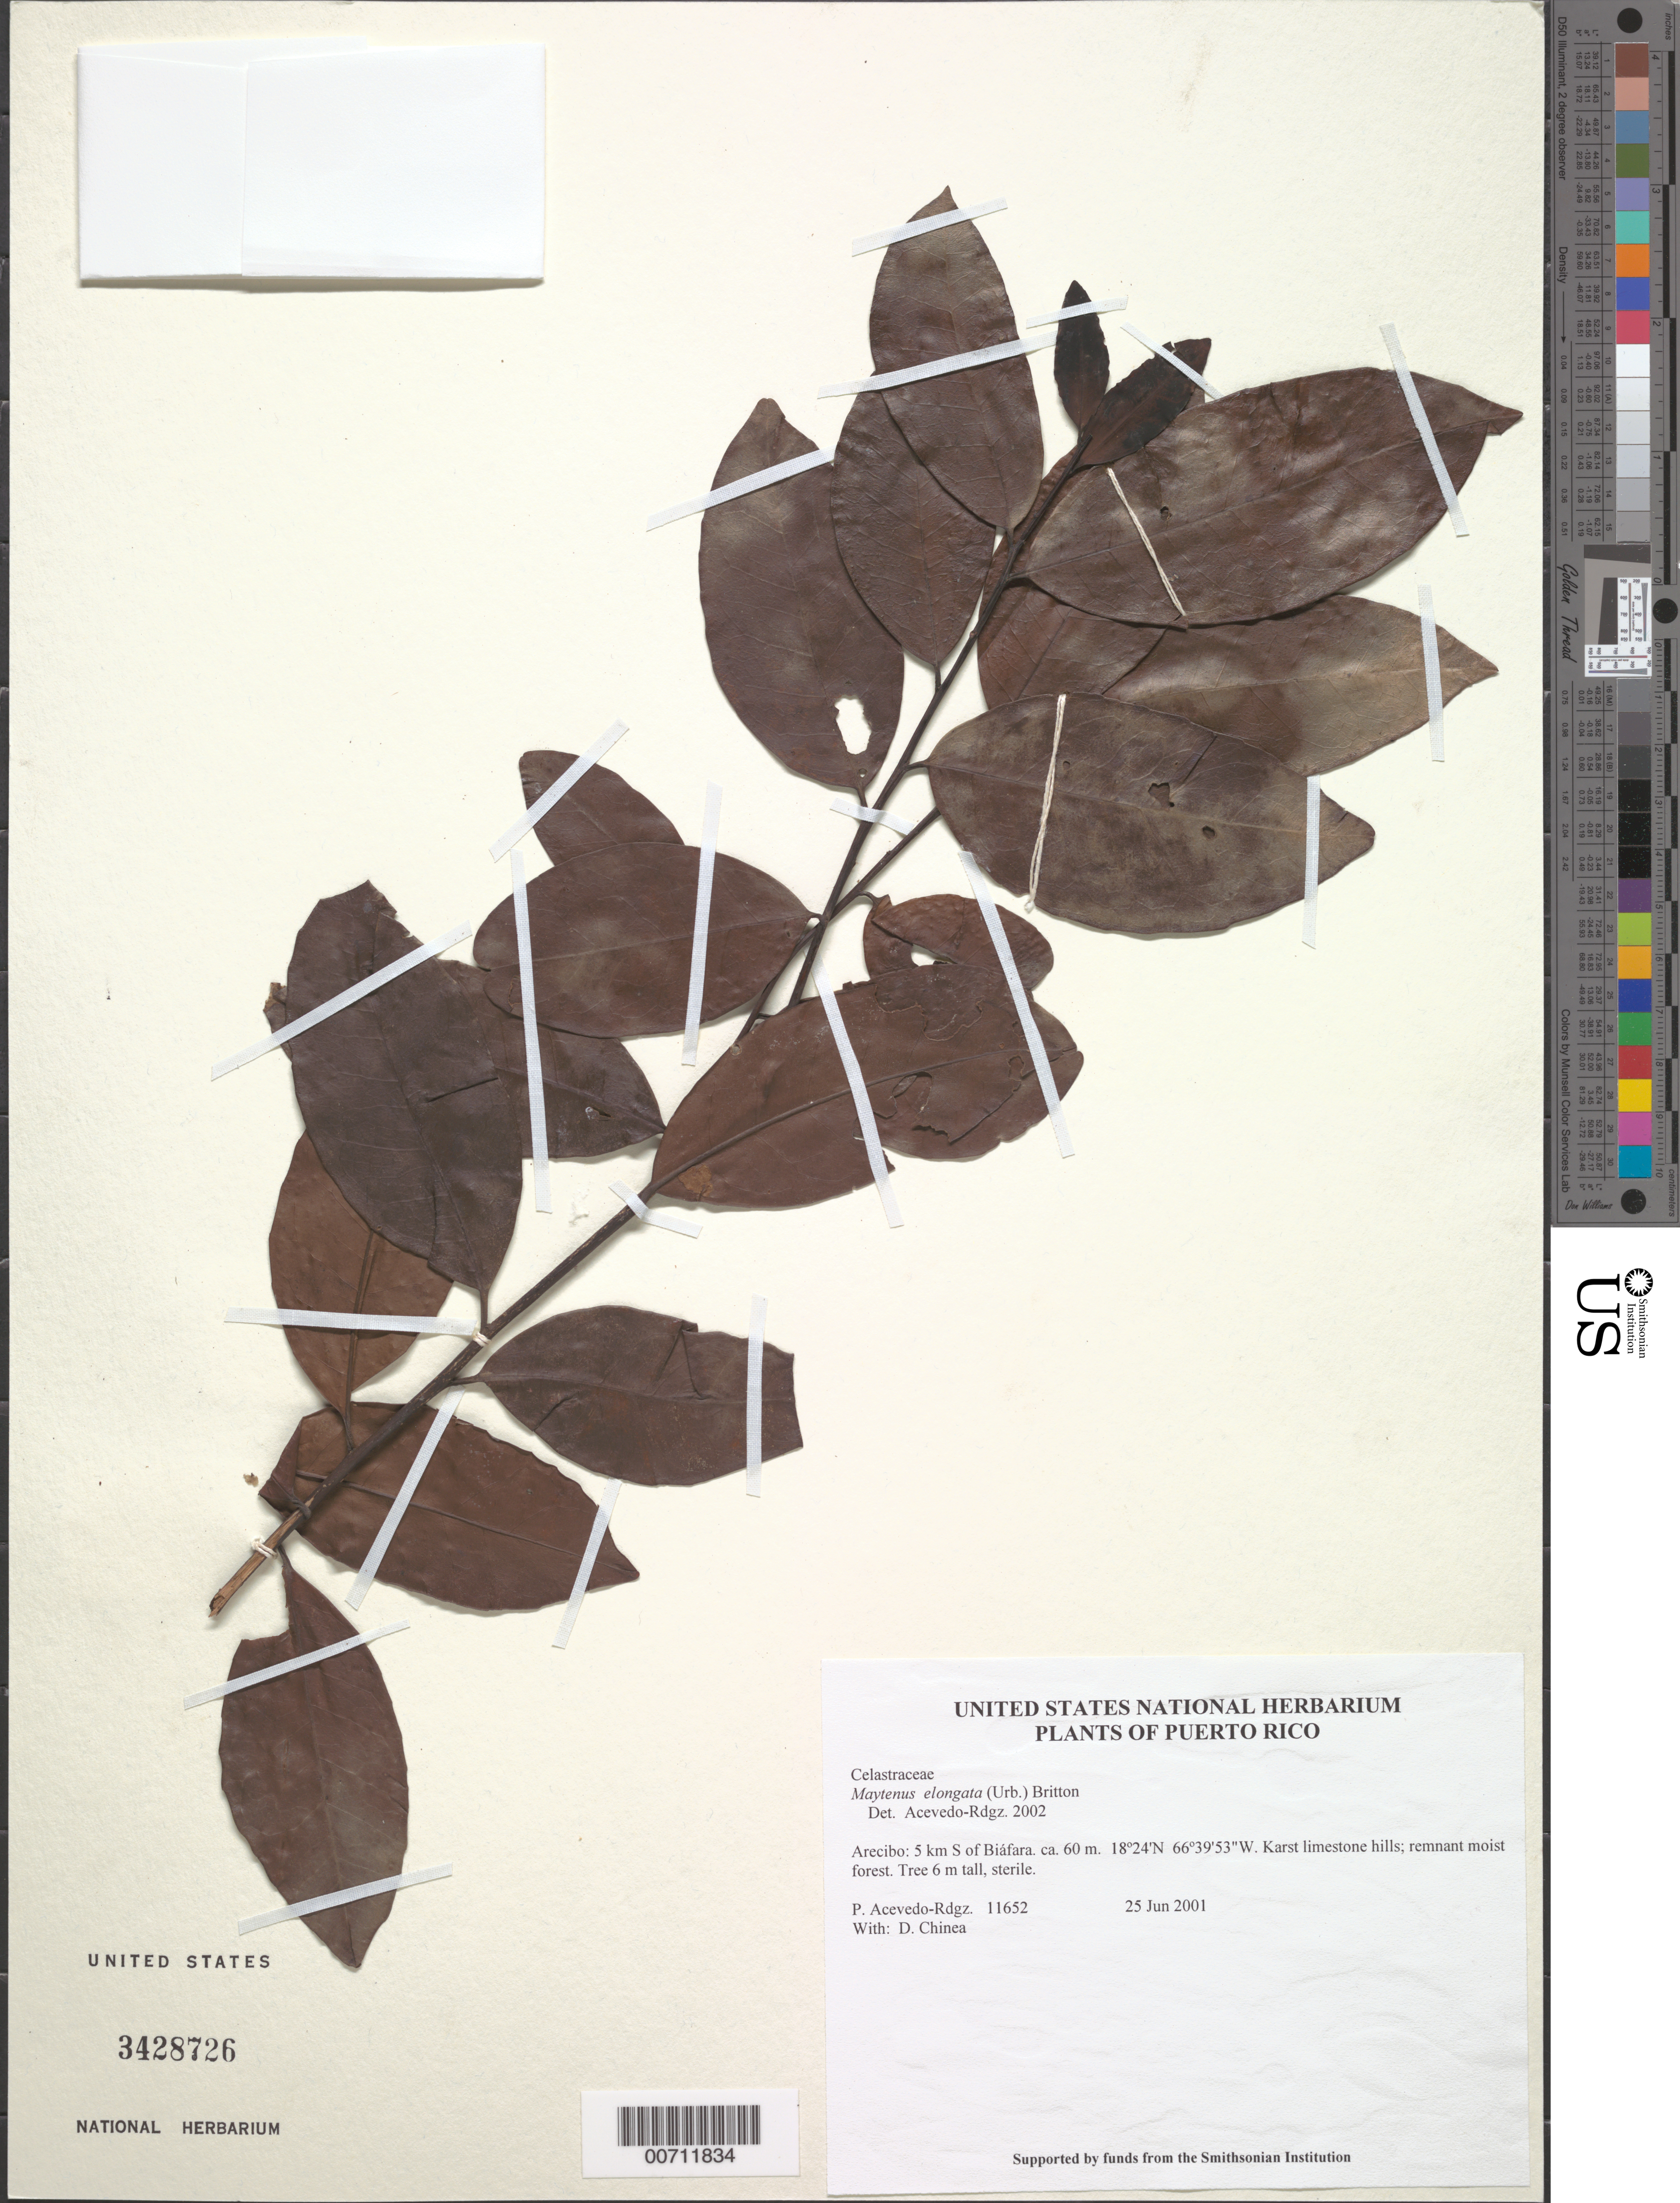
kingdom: Plantae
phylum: Tracheophyta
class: Magnoliopsida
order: Celastrales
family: Celastraceae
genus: Maytenus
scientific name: Maytenus laevigatus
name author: (Vahl) Griseb. ex Eggers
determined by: Acevedo-Rodríguez, P., (BOT), Smithsonian Institution - National Museum of Natural History (UNITED STATES)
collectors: P. Acevedo-Rodr. & D. Chinea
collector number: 11652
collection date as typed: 25 Jun 2001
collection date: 2001-06-25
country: Puerto Rico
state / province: Arecibo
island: Puerto Rico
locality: Arecibo: 5 km S of Biáfara.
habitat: Karst limestone hills; remnant moist forest.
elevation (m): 60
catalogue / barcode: US 3428726